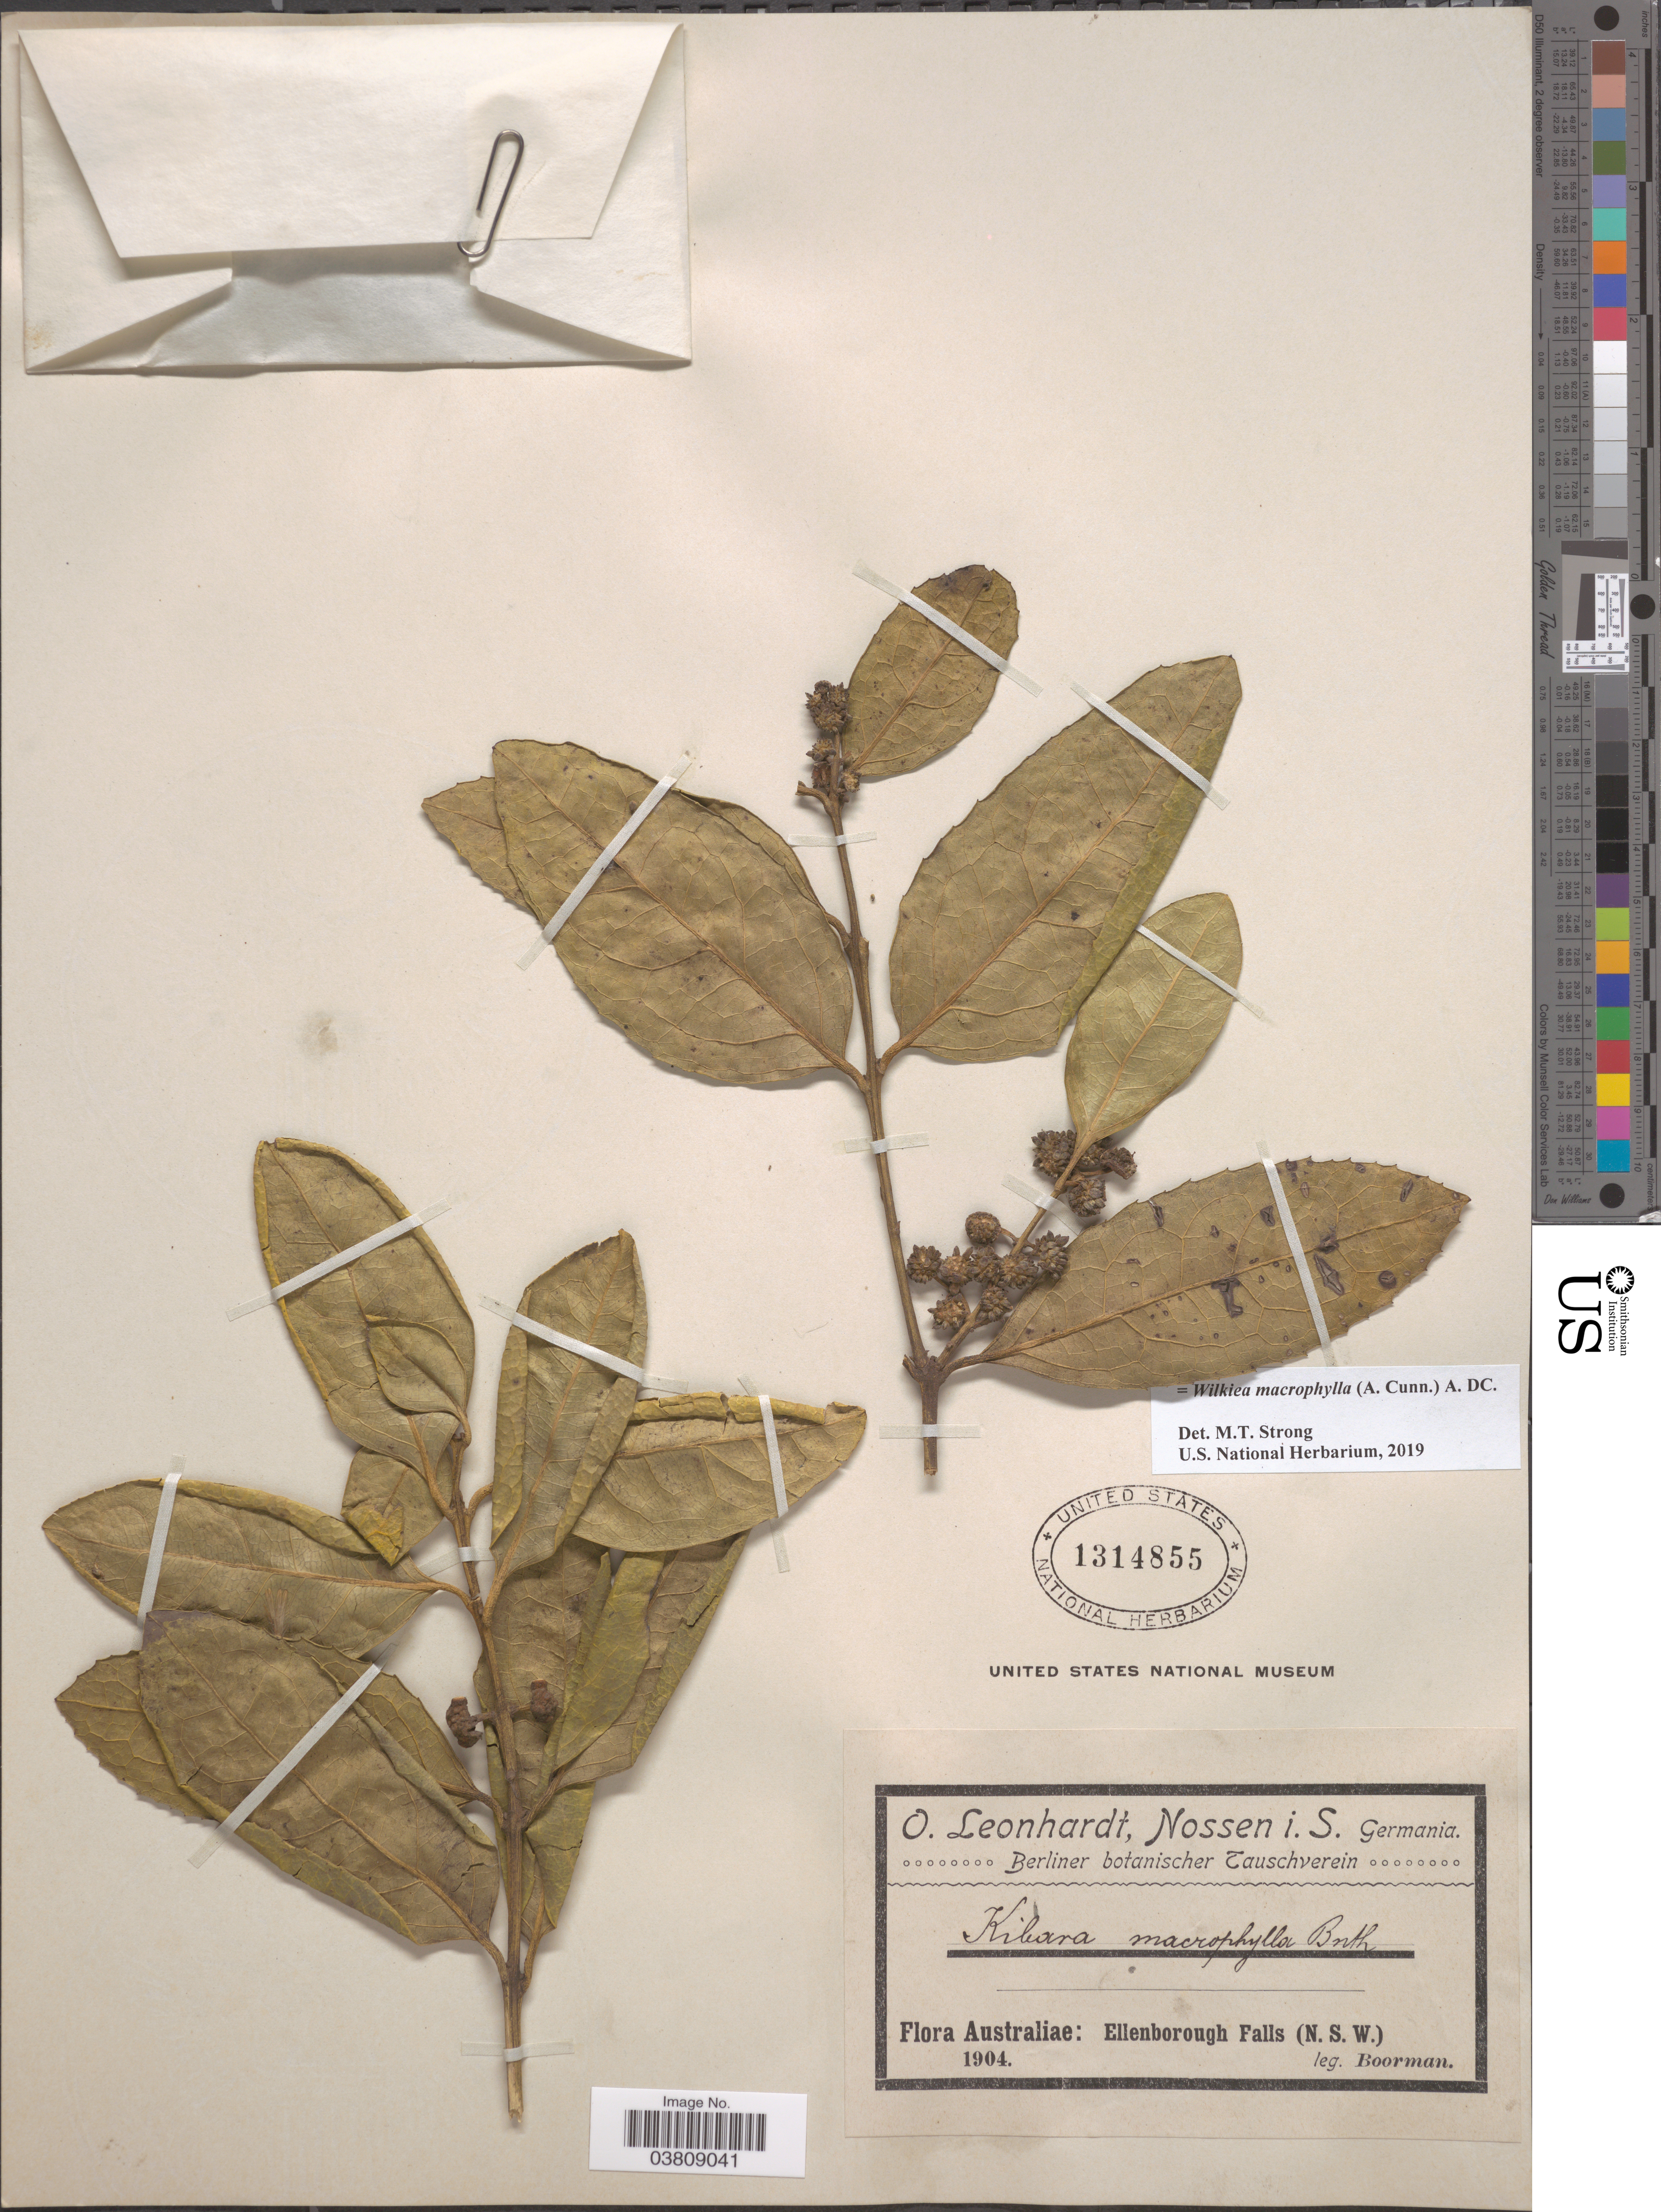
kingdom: Plantae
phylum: Tracheophyta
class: Magnoliopsida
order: Laurales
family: Monimiaceae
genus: Wilkiea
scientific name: Wilkiea macrophylla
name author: (A. Cunn.) A. DC.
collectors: -. Boorman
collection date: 1904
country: Australia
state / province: New South Wales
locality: Ellenborough Falls.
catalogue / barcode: US 1314855